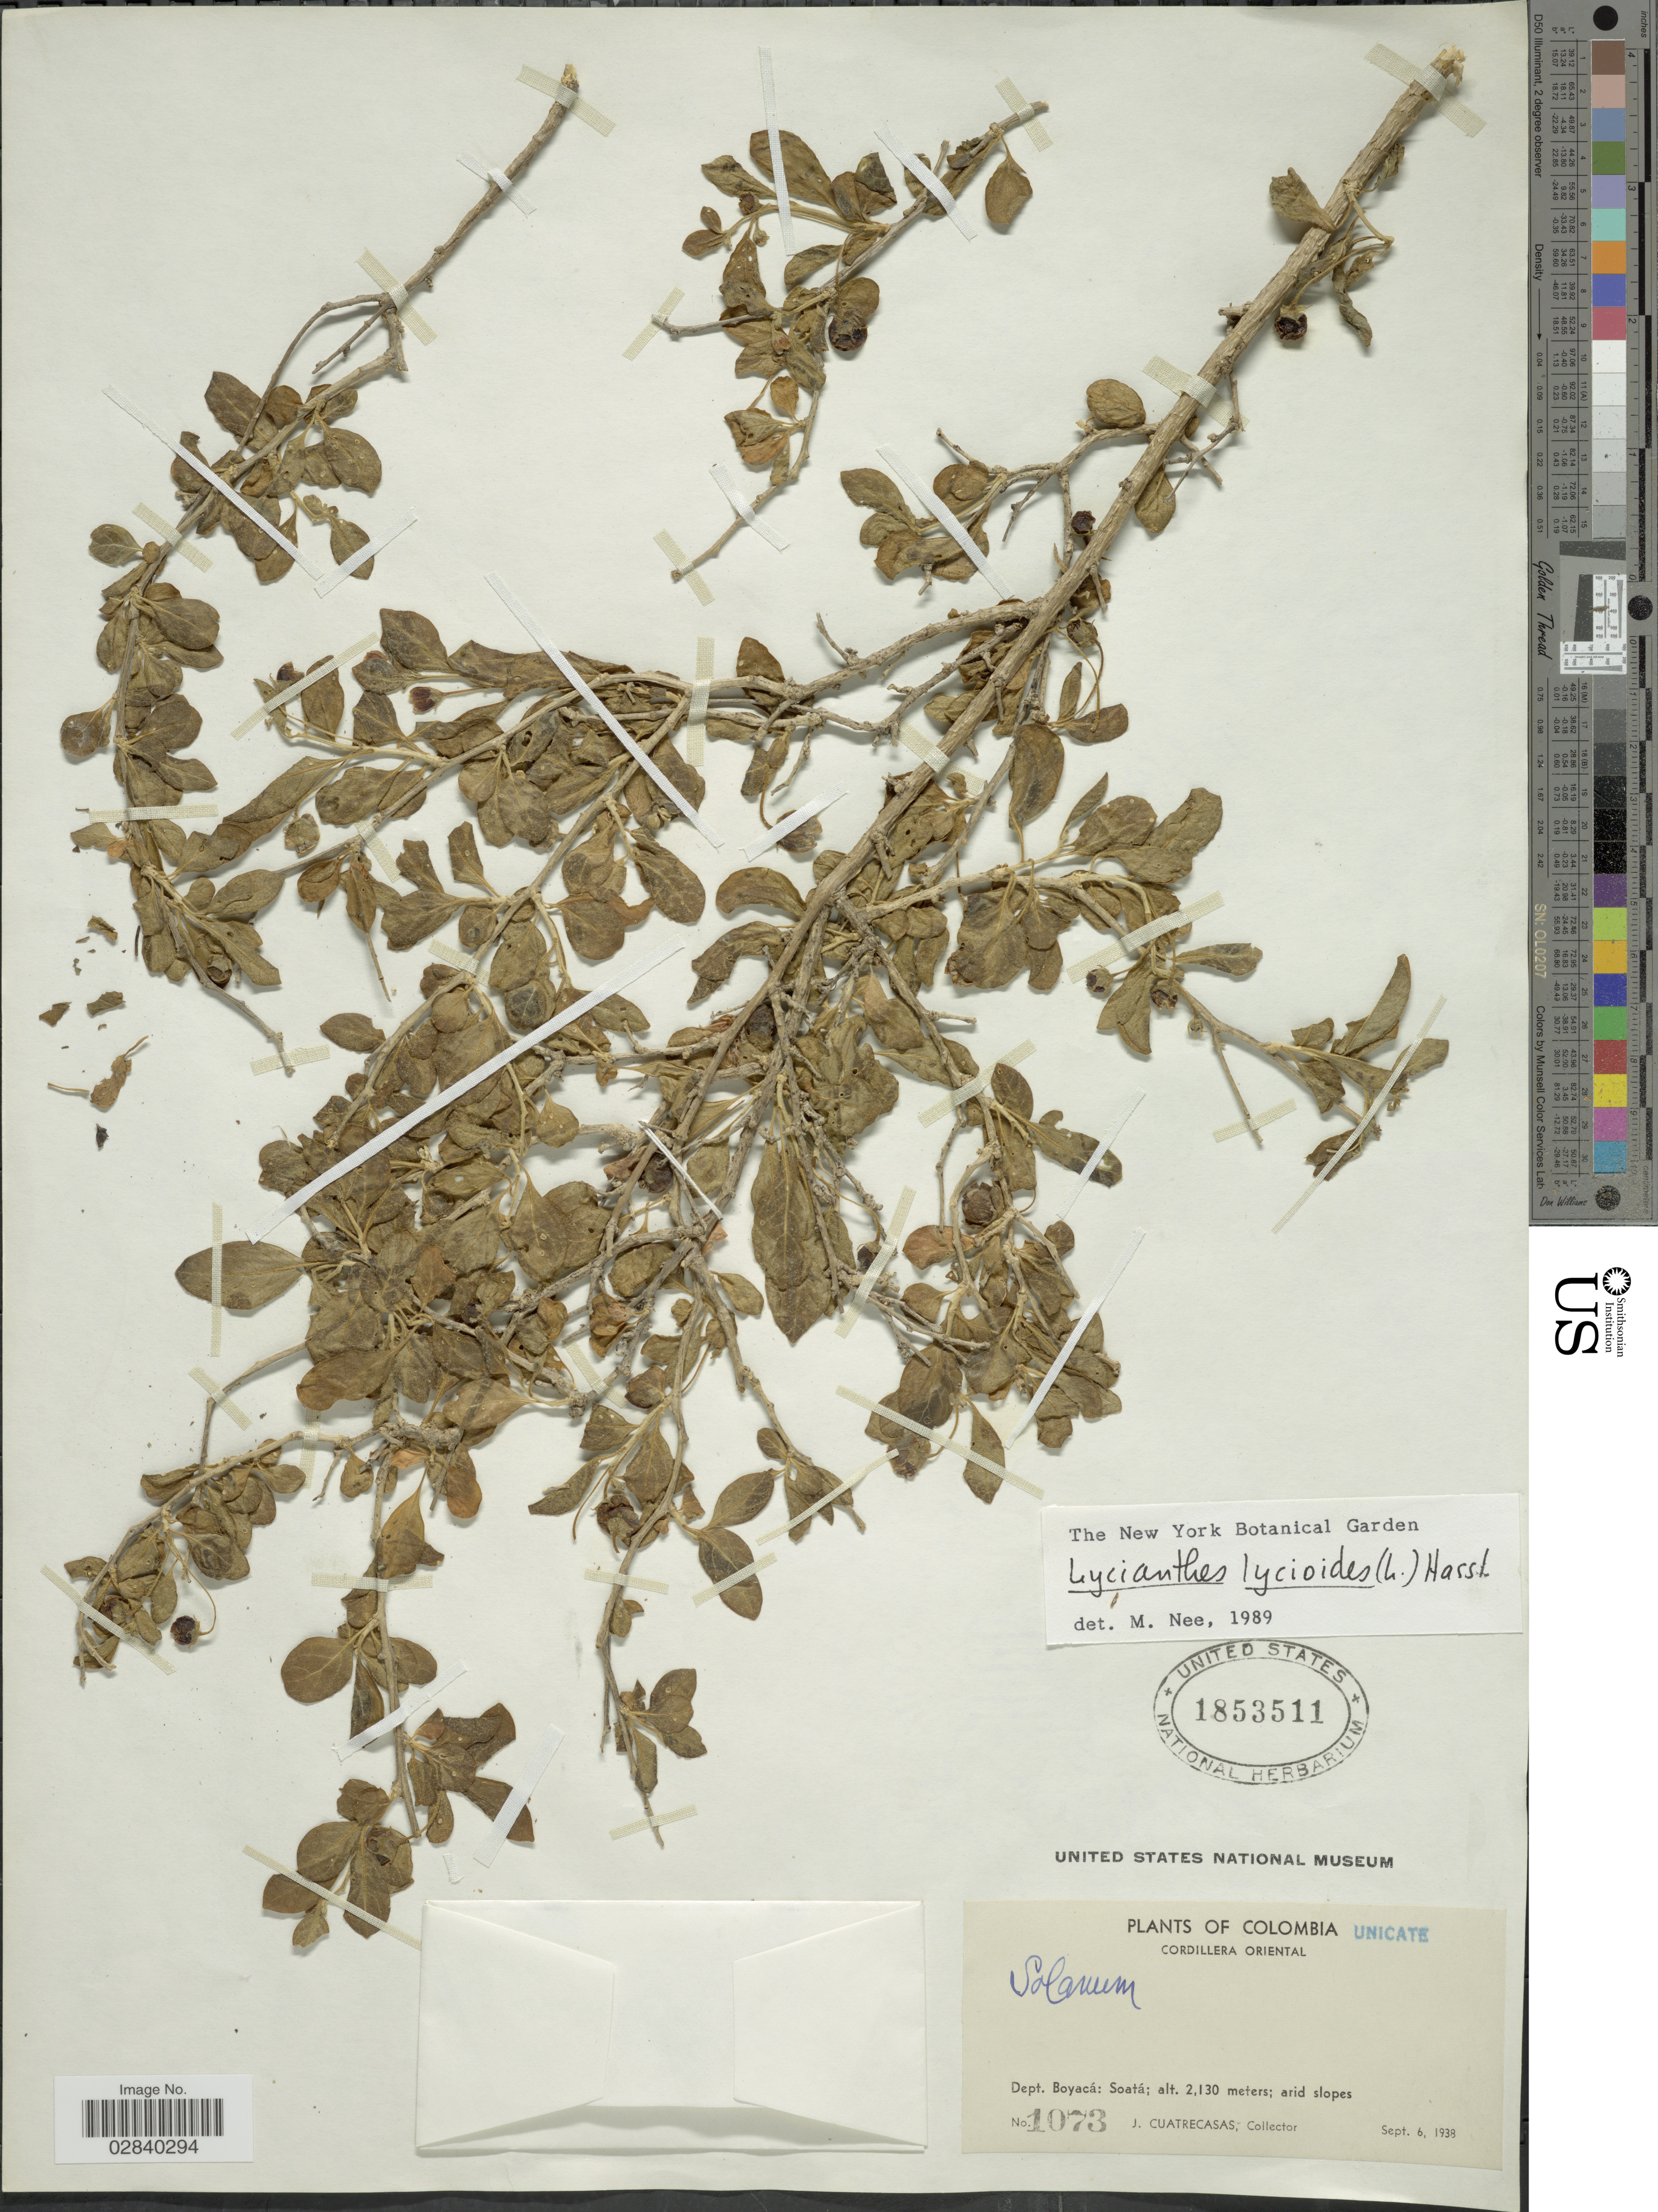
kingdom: Plantae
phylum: Tracheophyta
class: Magnoliopsida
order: Solanales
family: Solanaceae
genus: Lycianthes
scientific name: Lycianthes lycioides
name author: (L.) Hassl.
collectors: J. Cuatrecasas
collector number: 1073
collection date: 1938-09-06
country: Colombia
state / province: Boyacá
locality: Cordillera Oriental. Dept. Boyacá: Soatá.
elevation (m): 2130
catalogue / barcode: US 1853511